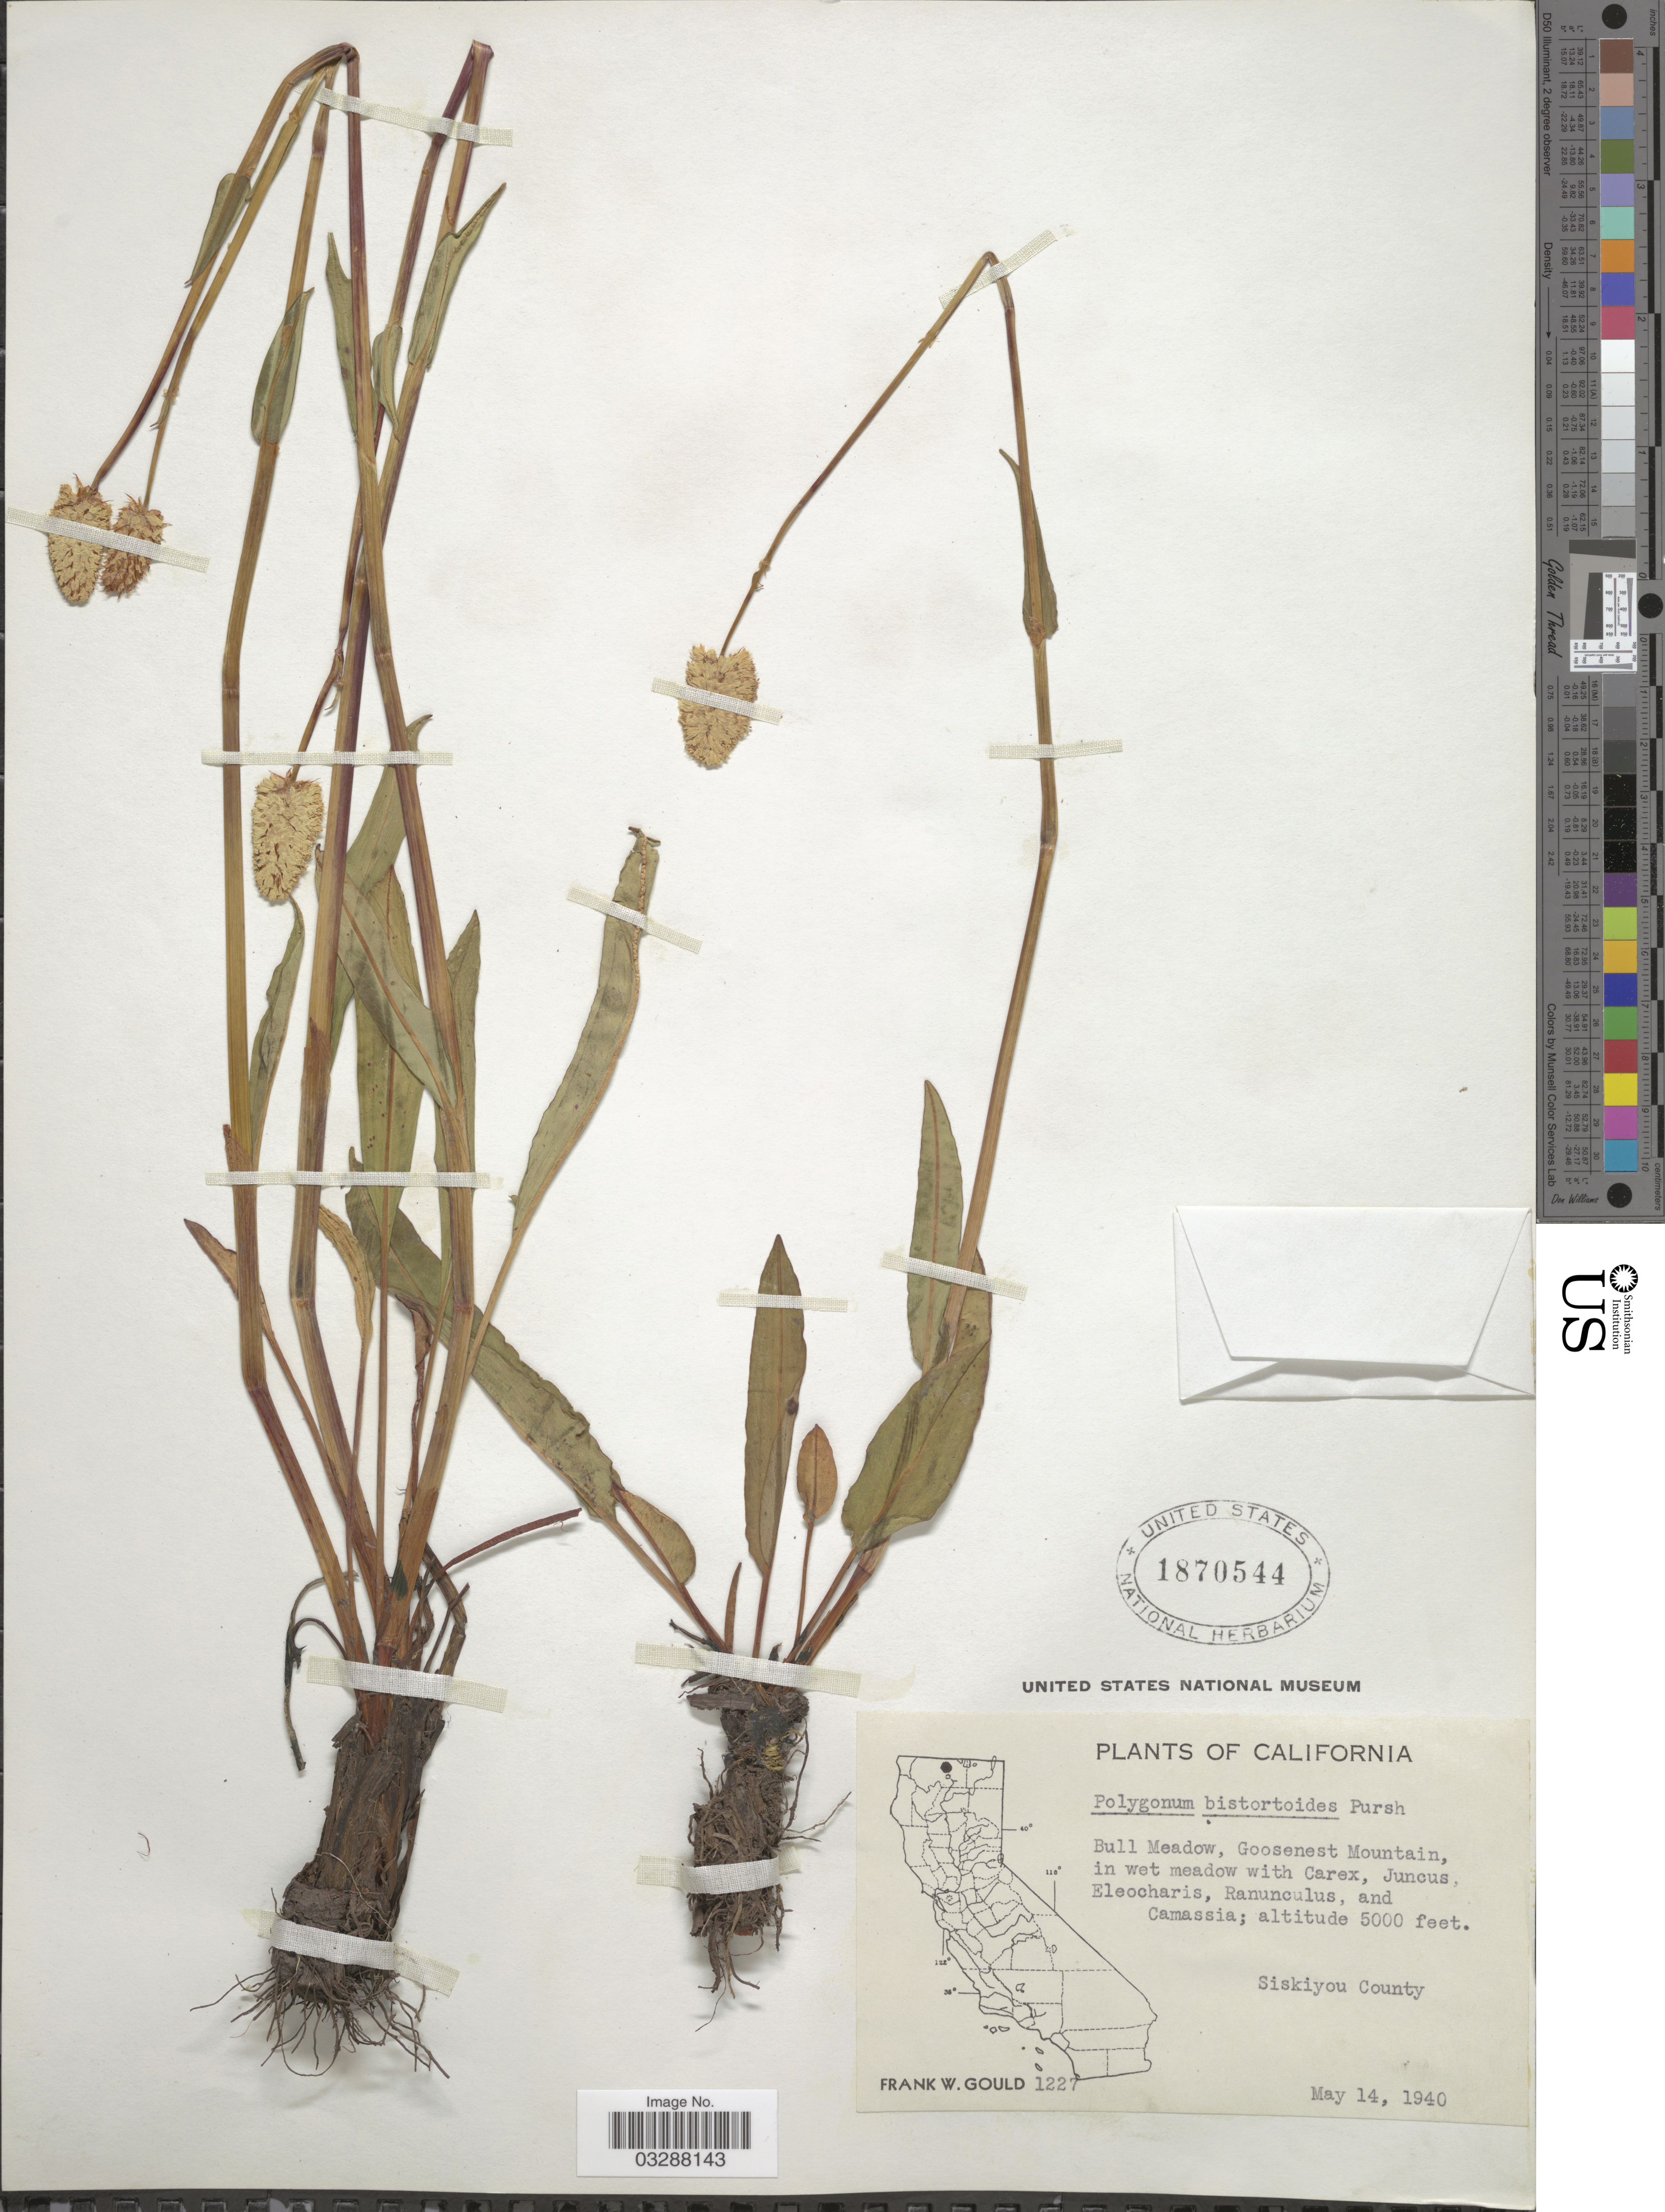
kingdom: Plantae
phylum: Tracheophyta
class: Magnoliopsida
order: Caryophyllales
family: Polygonaceae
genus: Bistorta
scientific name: Bistorta bistortoides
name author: (Pursh) Small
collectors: F. W. Gould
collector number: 1227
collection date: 1940-05-14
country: United States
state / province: California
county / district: Siskiyou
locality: Bull Meadow, Goosenest Mountain. Siskiyou County.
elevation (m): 1524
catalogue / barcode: US 1870544